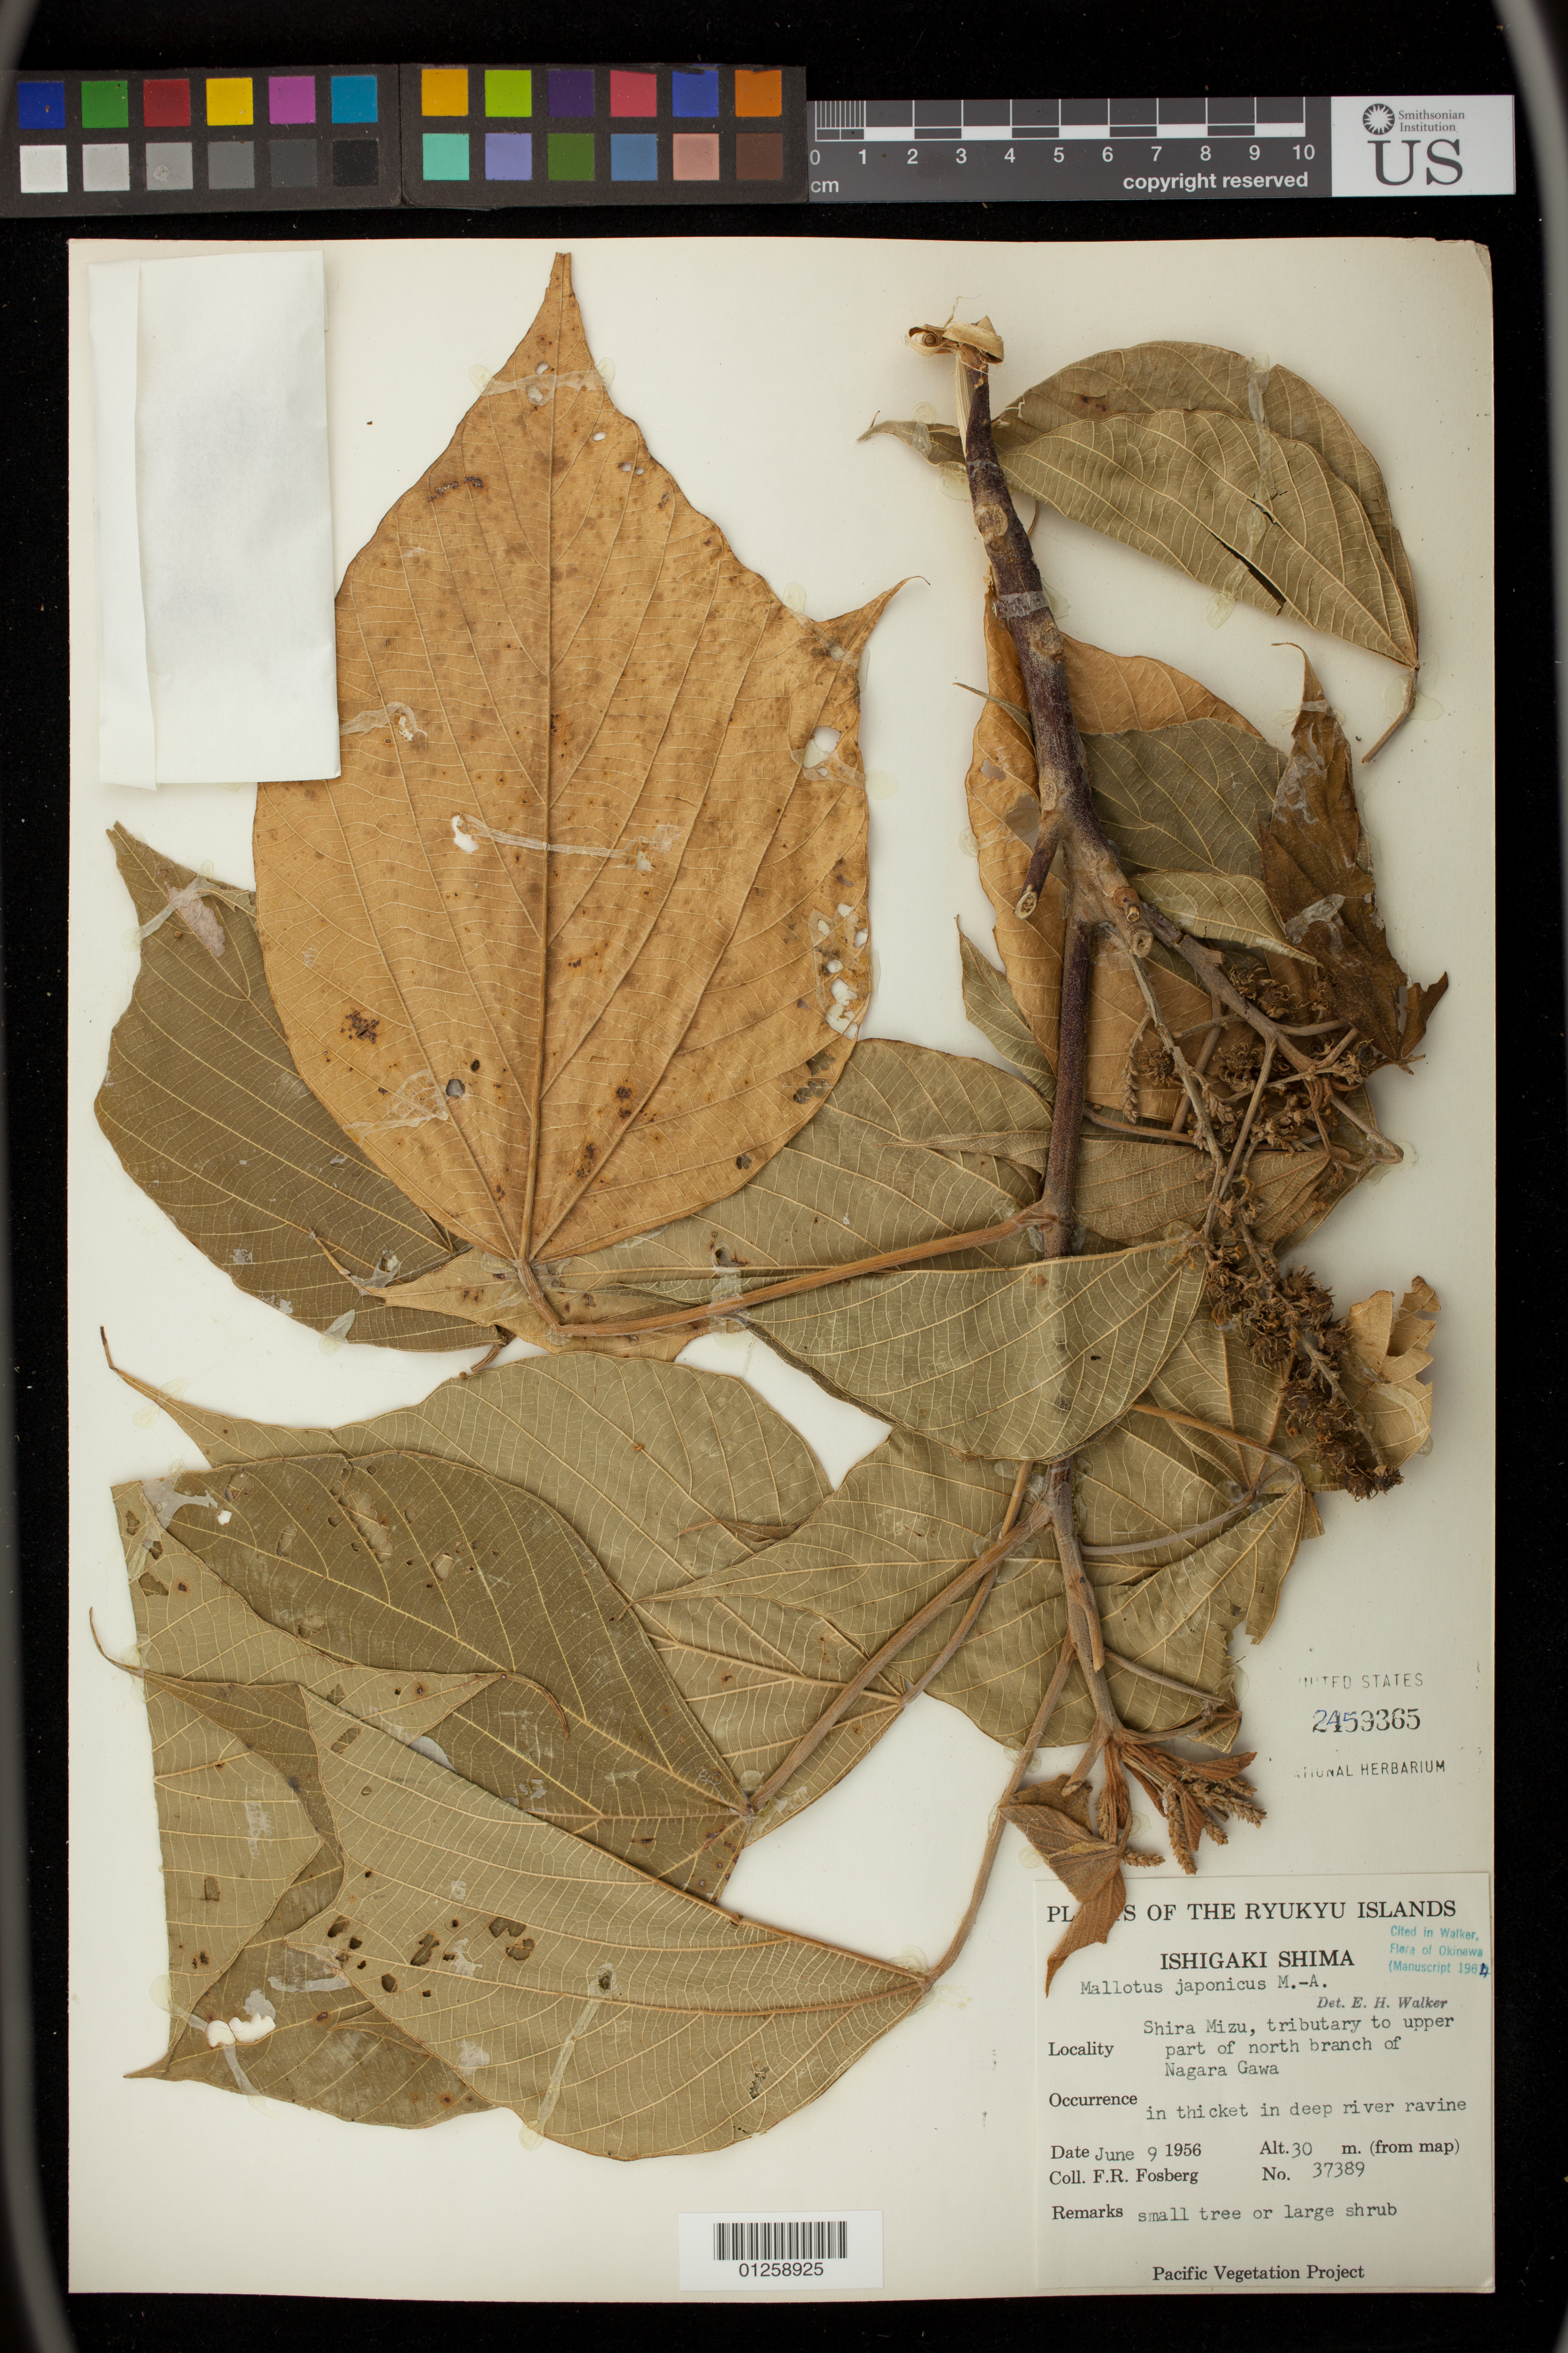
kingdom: Plantae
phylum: Tracheophyta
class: Magnoliopsida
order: Malpighiales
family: Euphorbiaceae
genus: Mallotus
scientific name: Mallotus japonicus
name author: (Spreng.) Müll. Arg.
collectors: F. R. Fosberg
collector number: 37389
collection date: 1956-06-09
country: Japan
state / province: Okinawa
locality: Shira Mizu, tributary to upper part of north branch of Nagara Gawa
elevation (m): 9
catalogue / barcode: US 2459365